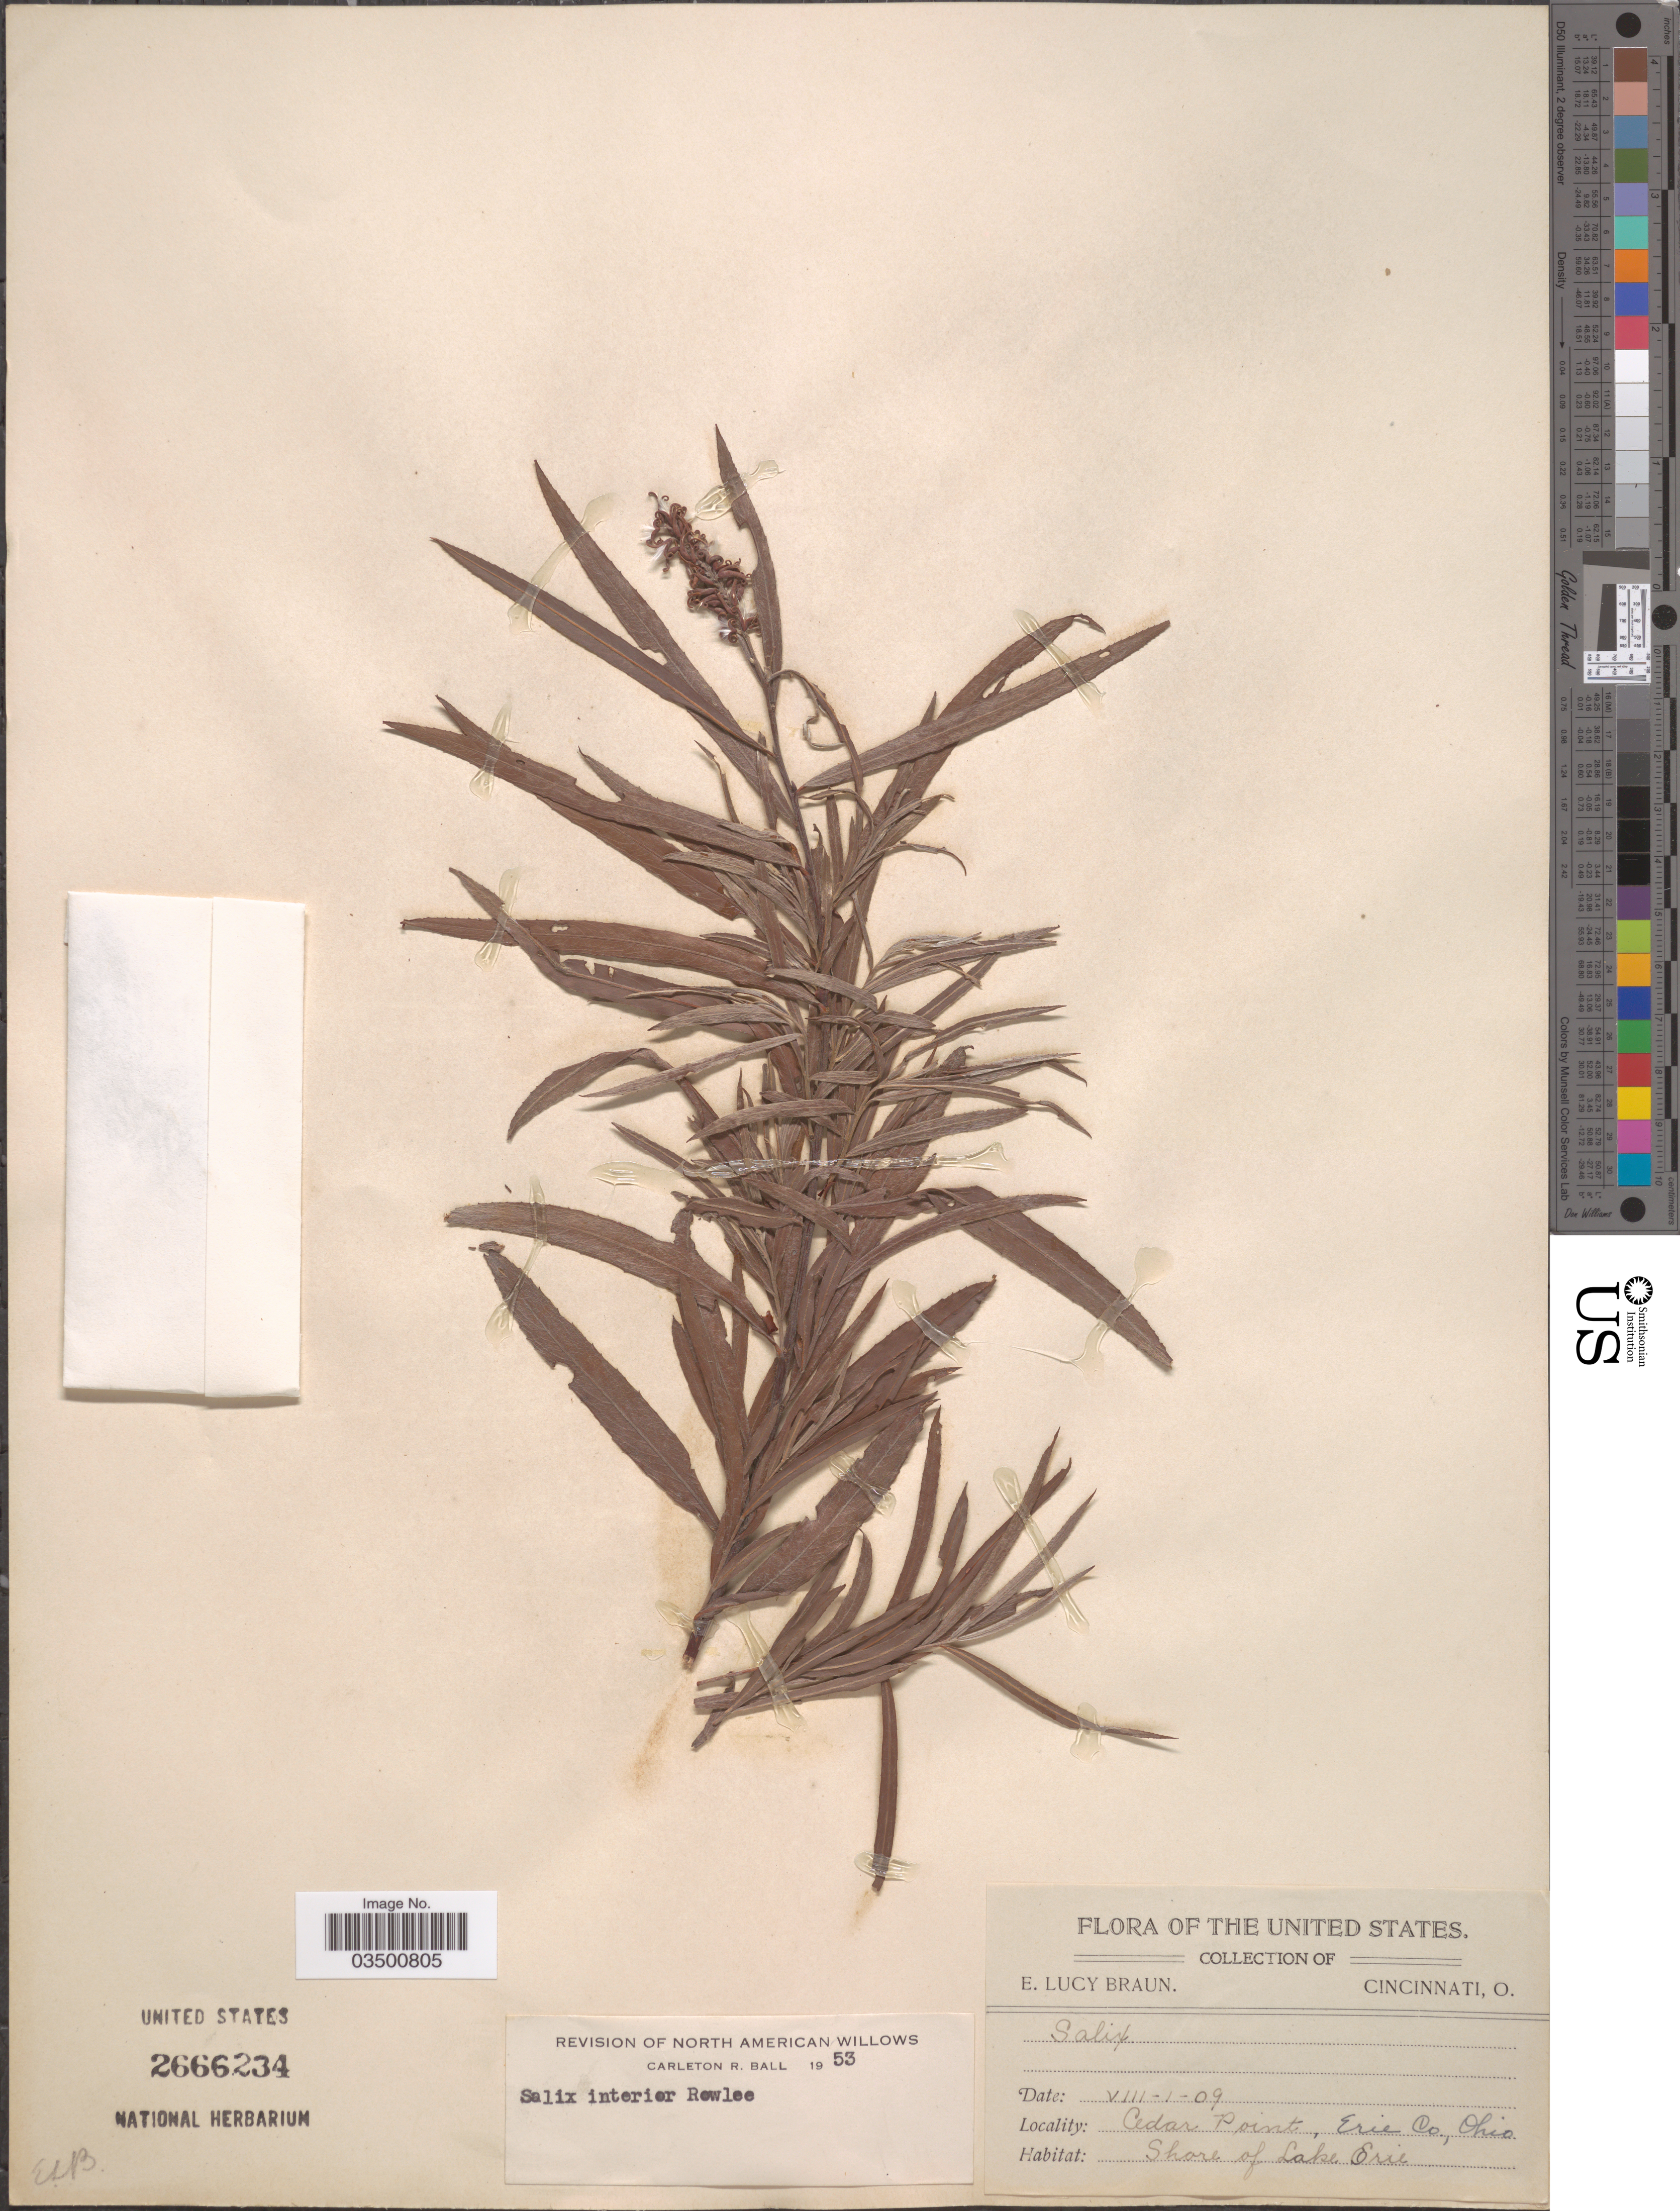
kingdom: Plantae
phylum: Tracheophyta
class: Magnoliopsida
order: Malpighiales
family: Salicaceae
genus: Salix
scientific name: Salix interior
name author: Rowlee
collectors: E. L. Braun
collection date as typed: Transcribed d/m/y: 1/8/9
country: United States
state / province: Ohio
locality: Cedar Point, Erie Co. Shore of Lake Erie.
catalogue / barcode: US 2666234